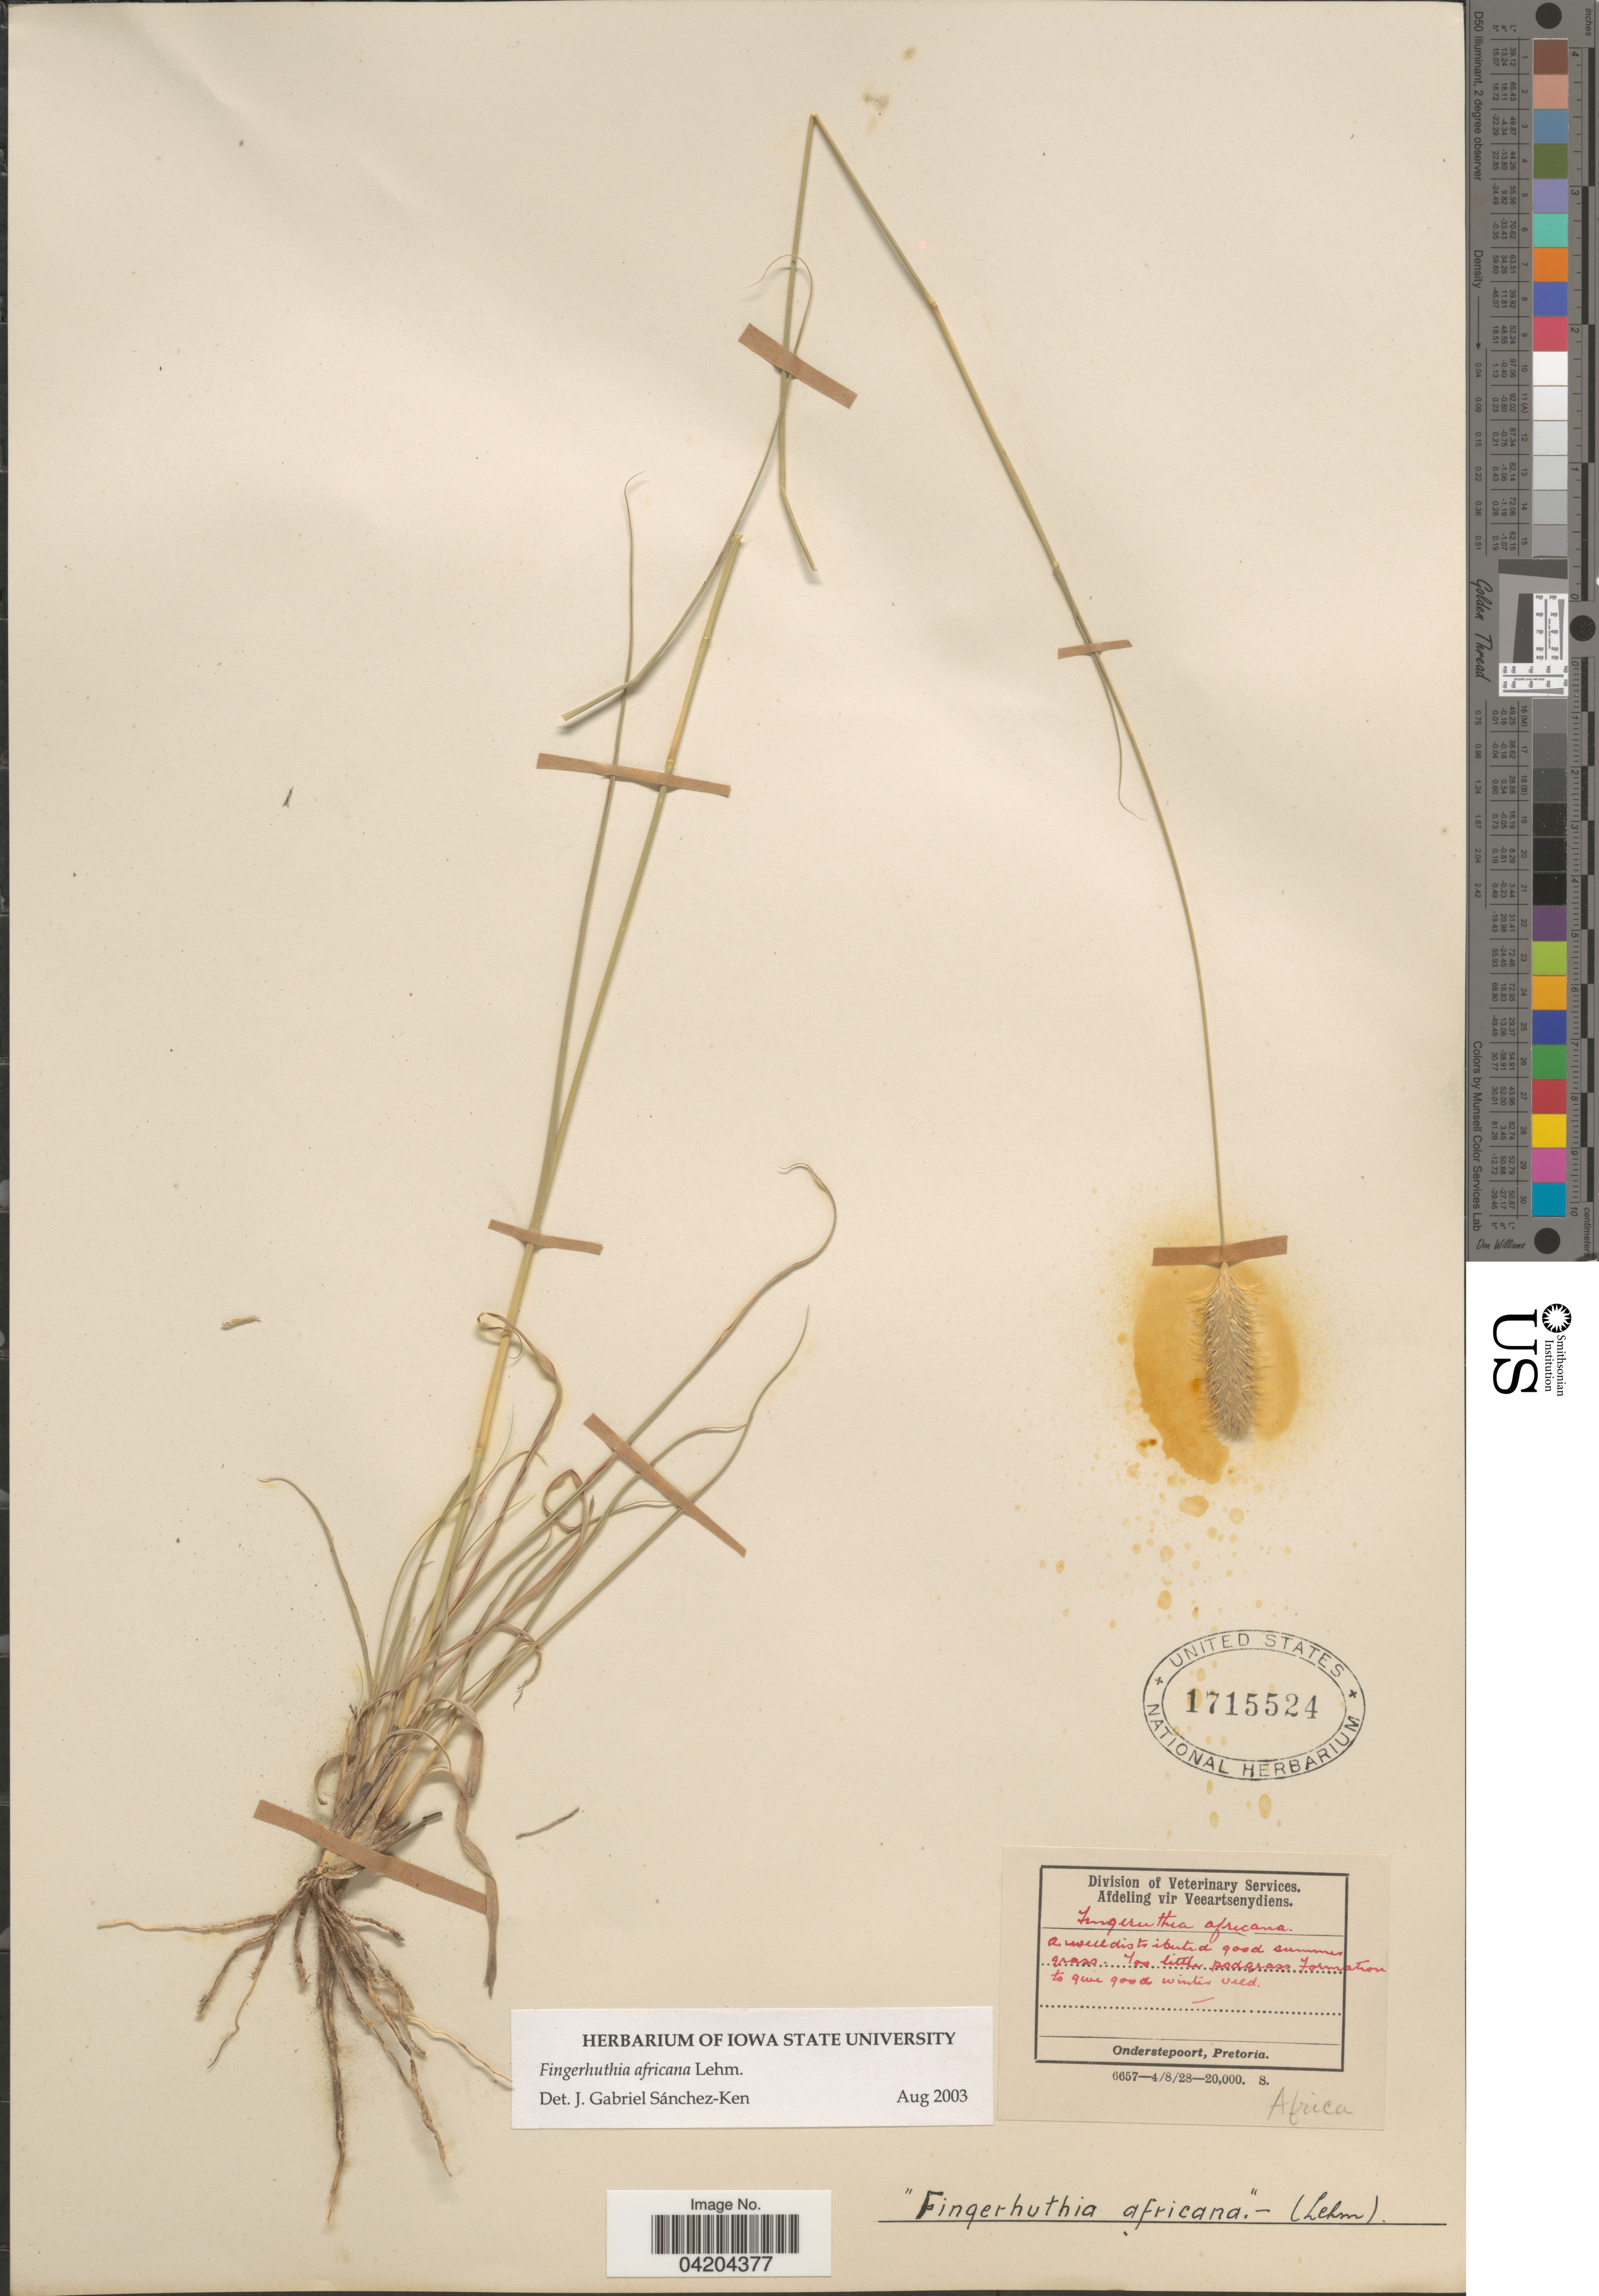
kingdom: Plantae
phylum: Tracheophyta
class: Liliopsida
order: Poales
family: Poaceae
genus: Fingerhuthia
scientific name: Fingerhuthia africana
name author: Nees ex Lehm.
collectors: Division of Veterinary Services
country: South Africa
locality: Onderstepoort, Pretoria. Africa.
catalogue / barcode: US 1715524